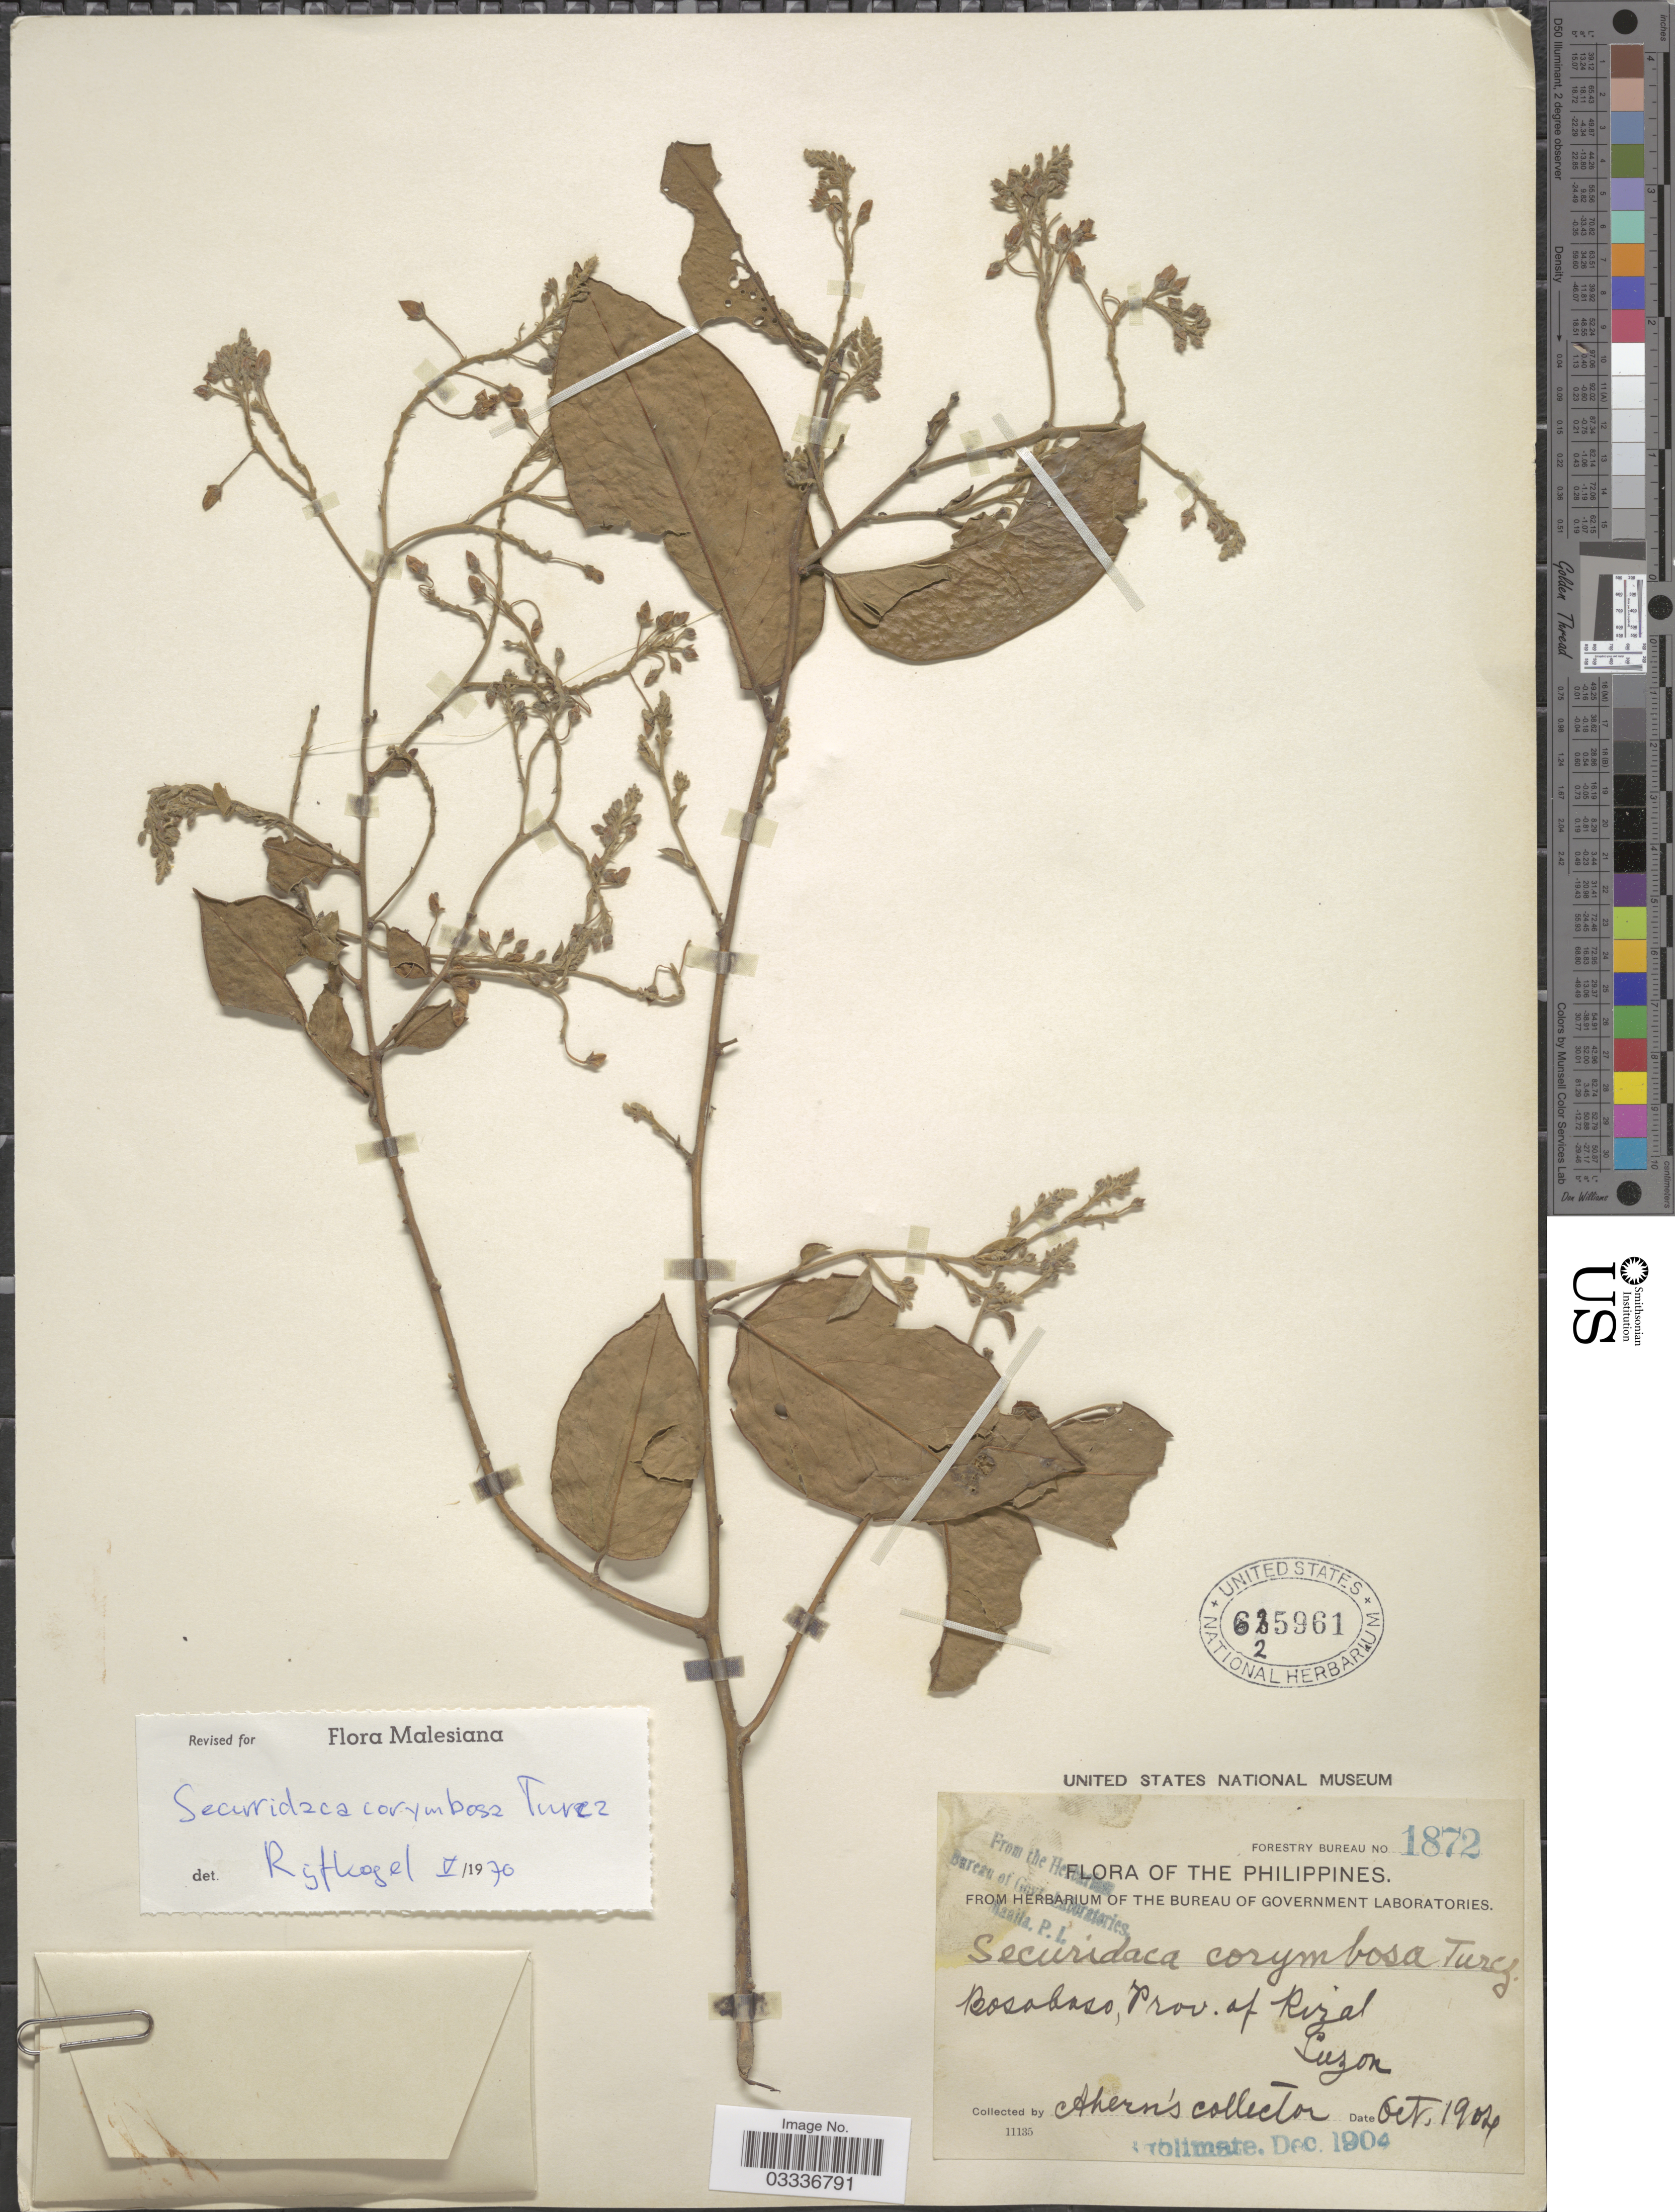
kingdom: Plantae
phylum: Tracheophyta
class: Magnoliopsida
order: Fabales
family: Polygalaceae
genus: Securidaca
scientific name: Securidaca corymbosa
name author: Turcz.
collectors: Ahern's collector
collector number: Forestry Bureau 1872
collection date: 1904-10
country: Philippines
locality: Bosabaso, Prov. of Rizal, Luzon.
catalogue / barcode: US 625961